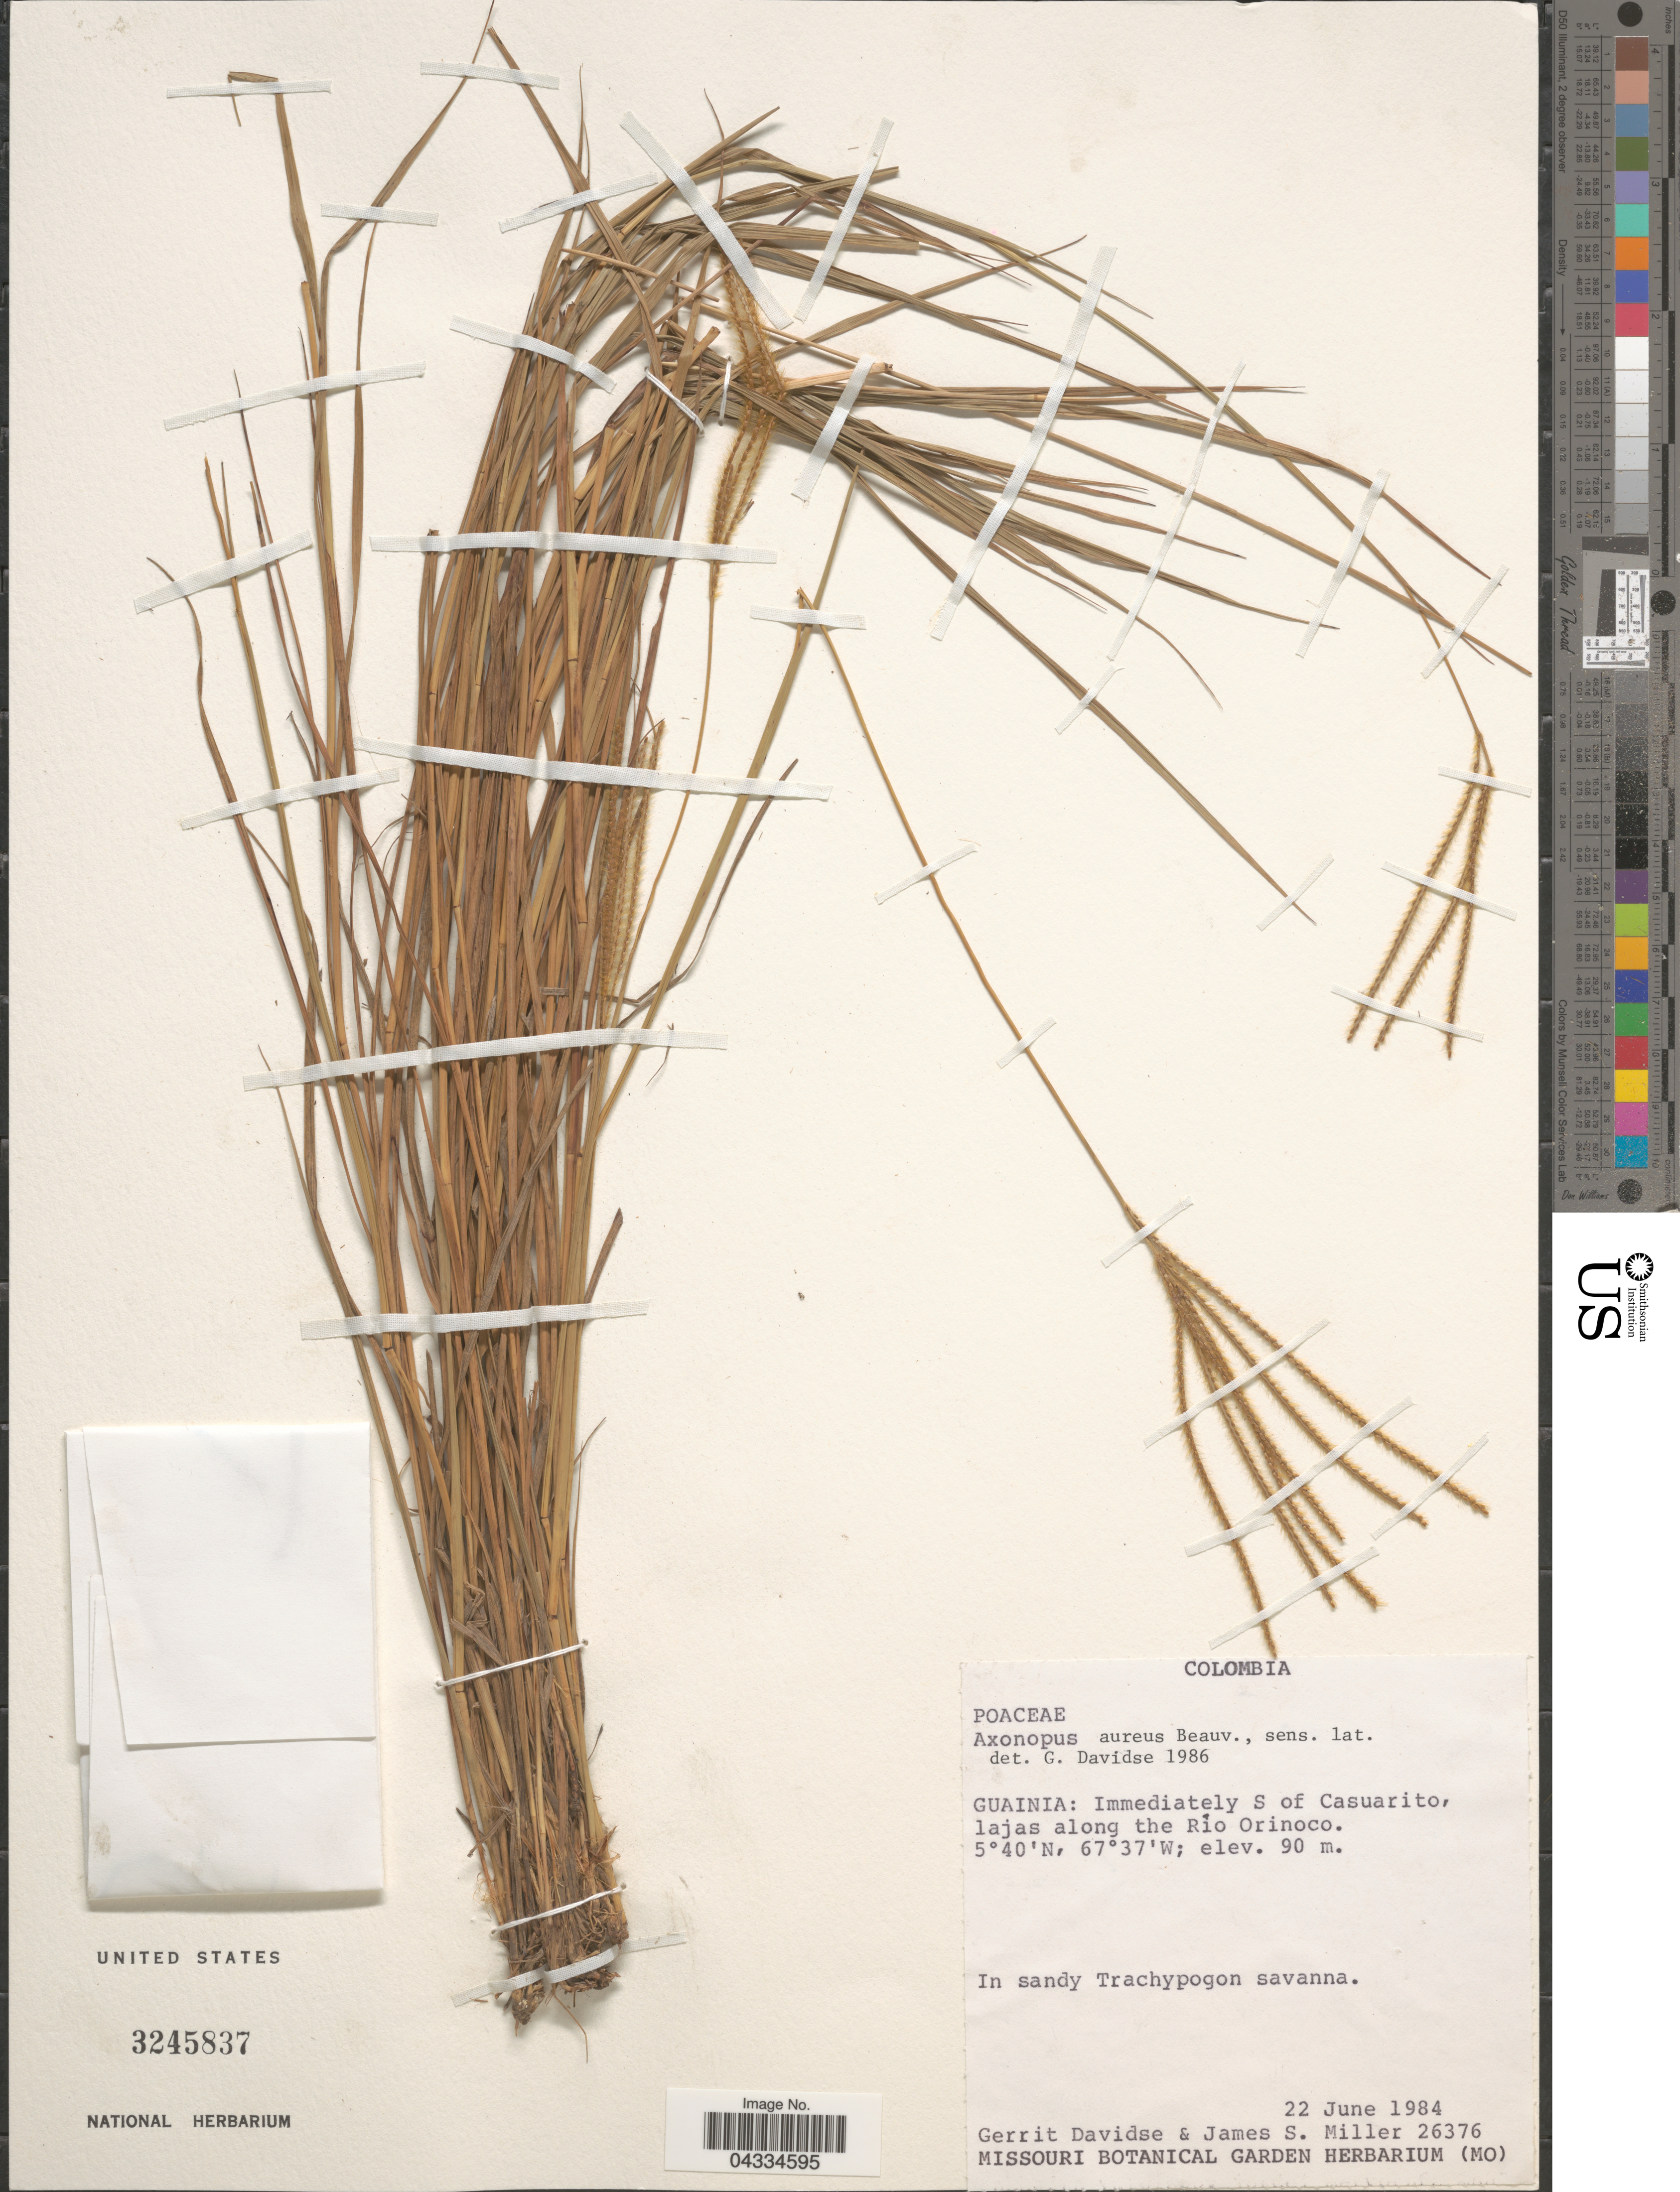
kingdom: Plantae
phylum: Tracheophyta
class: Liliopsida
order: Poales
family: Poaceae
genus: Axonopus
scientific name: Axonopus aureus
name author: P. Beauv.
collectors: G. Davidse & J. S. Miller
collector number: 26376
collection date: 1984-06-22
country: Colombia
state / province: Guainía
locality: Immediately S of Casuarito, lajas along the Río Orinoco.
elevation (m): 90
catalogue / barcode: US 3245837